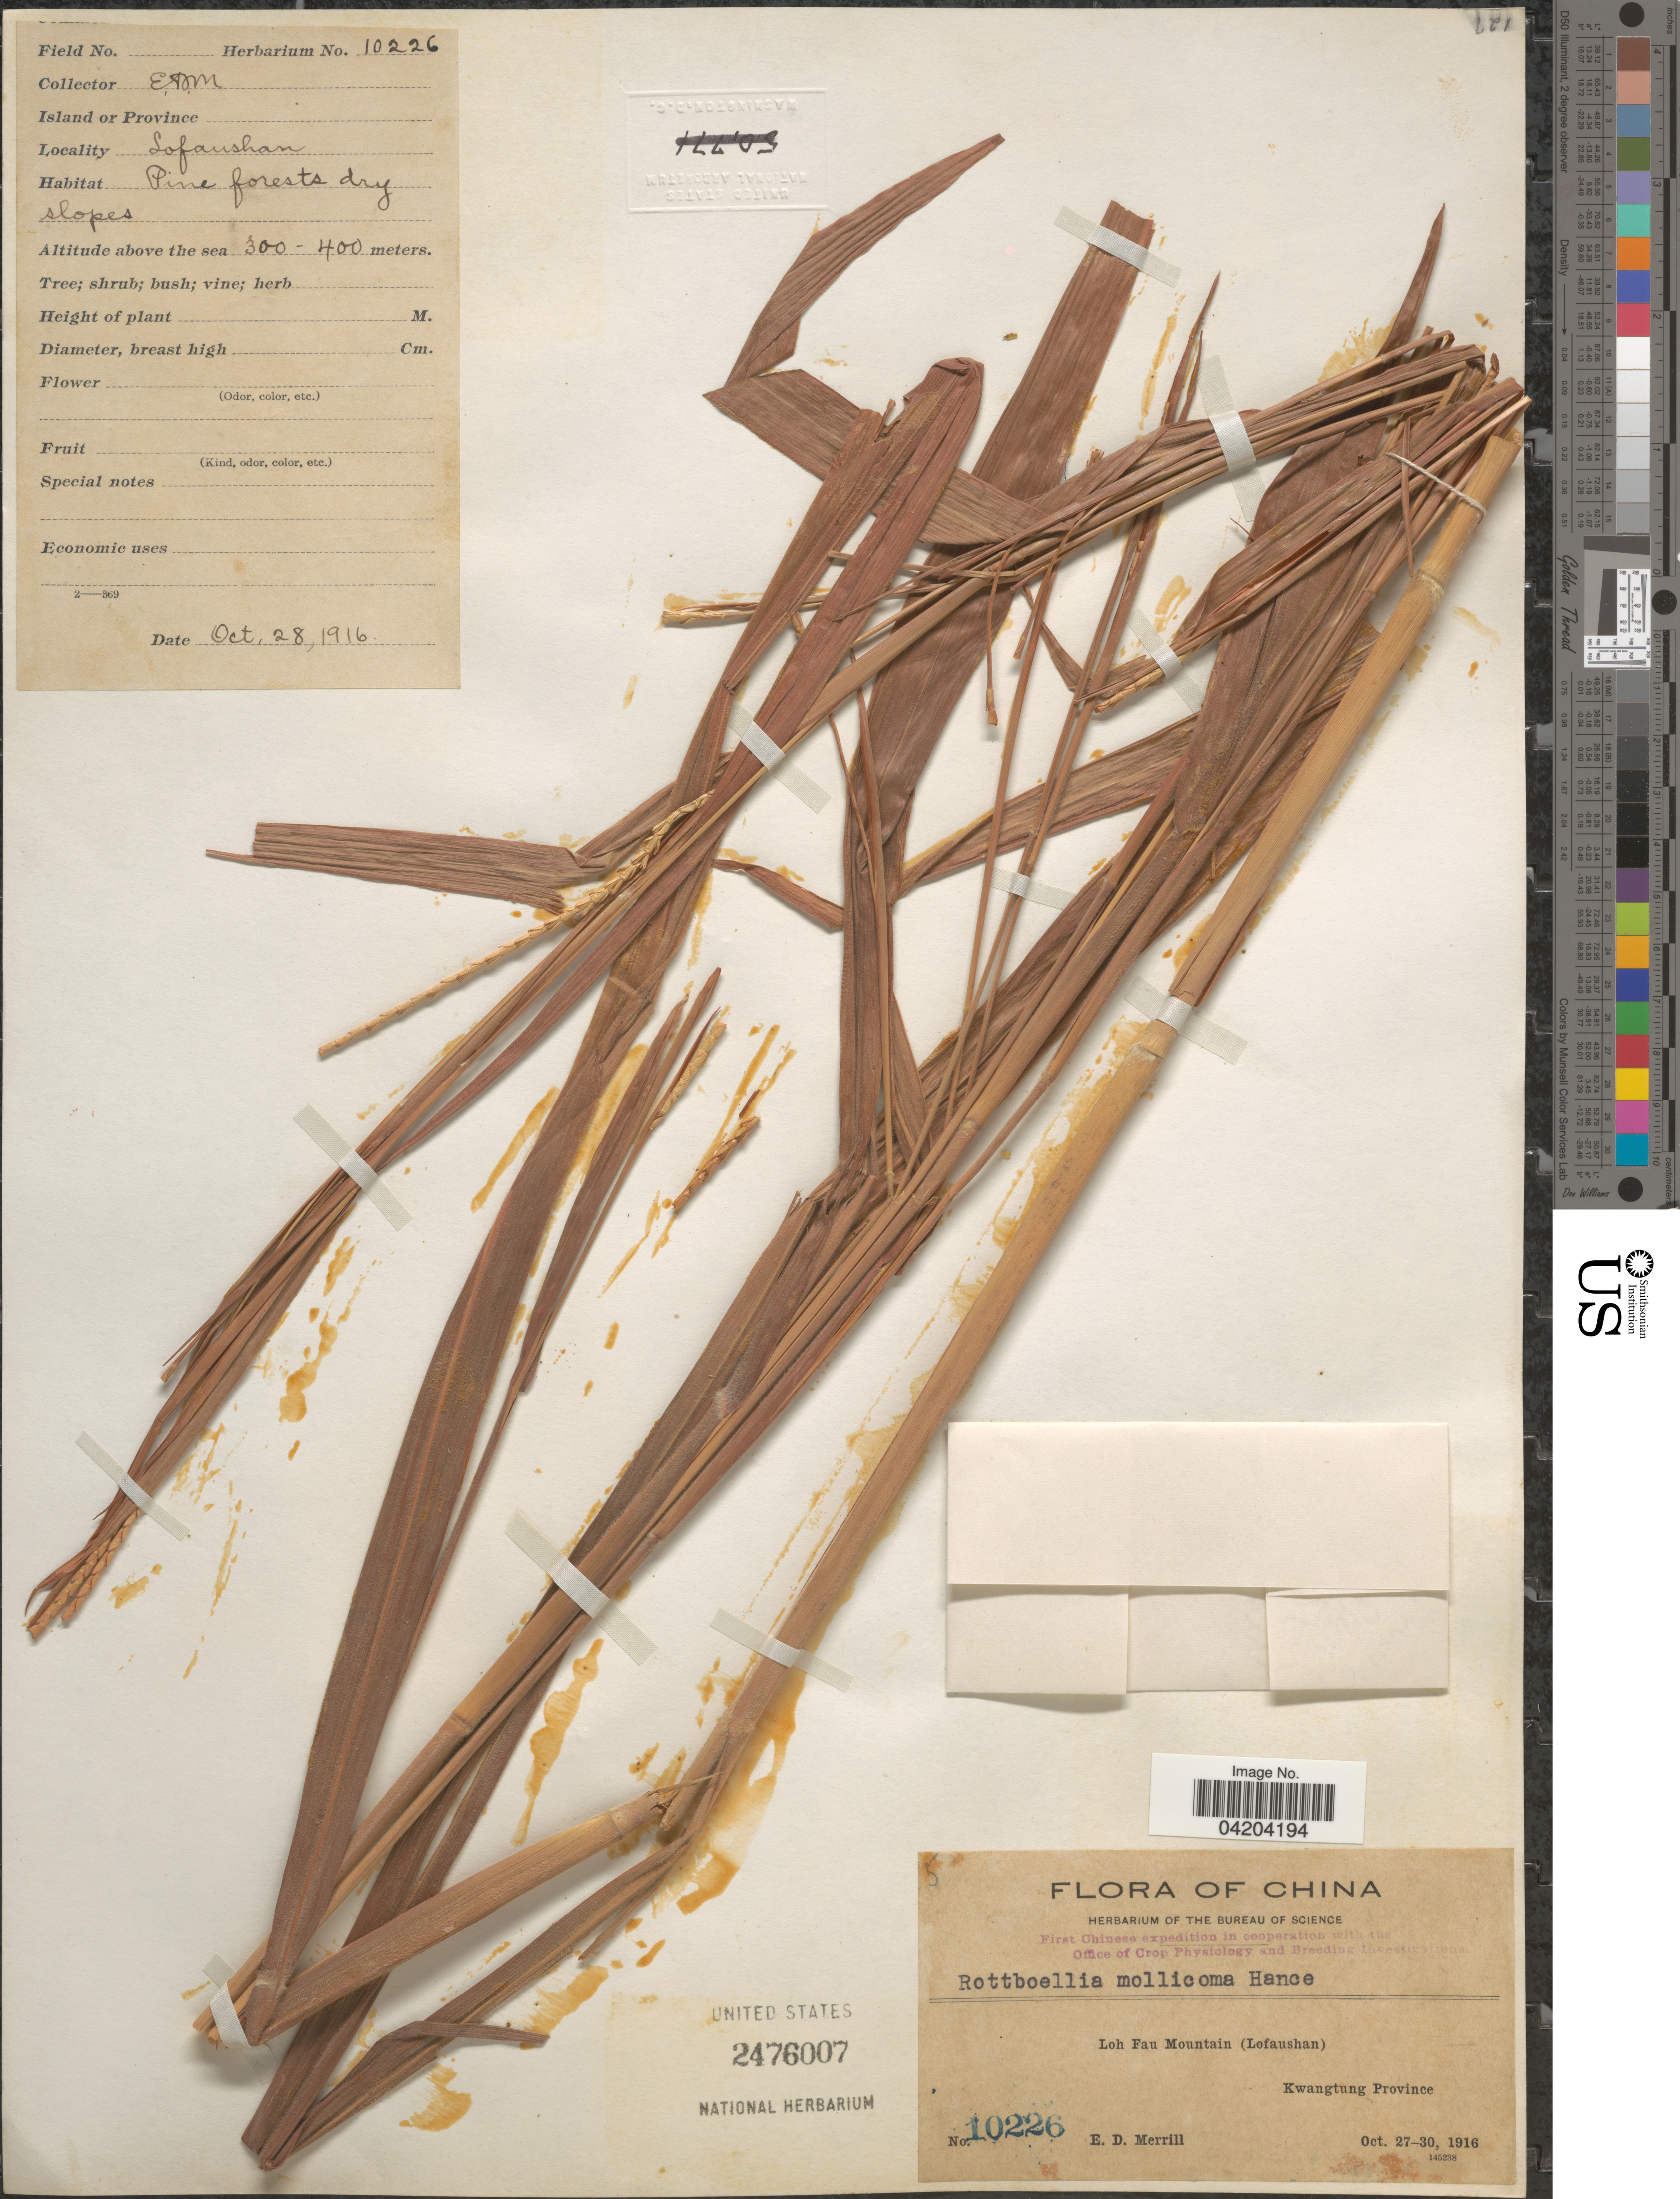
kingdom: Plantae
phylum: Tracheophyta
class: Liliopsida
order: Poales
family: Poaceae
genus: Mnesithea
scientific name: Mnesithea mollicoma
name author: (Hance) A. Camus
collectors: E. D. Merrill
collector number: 10226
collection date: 1916-10-28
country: China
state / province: Guangdong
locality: First Chinese expedition. Loh Fau Mountain (Lofaushan). Kwangtung Province.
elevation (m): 300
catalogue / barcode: US 2476007